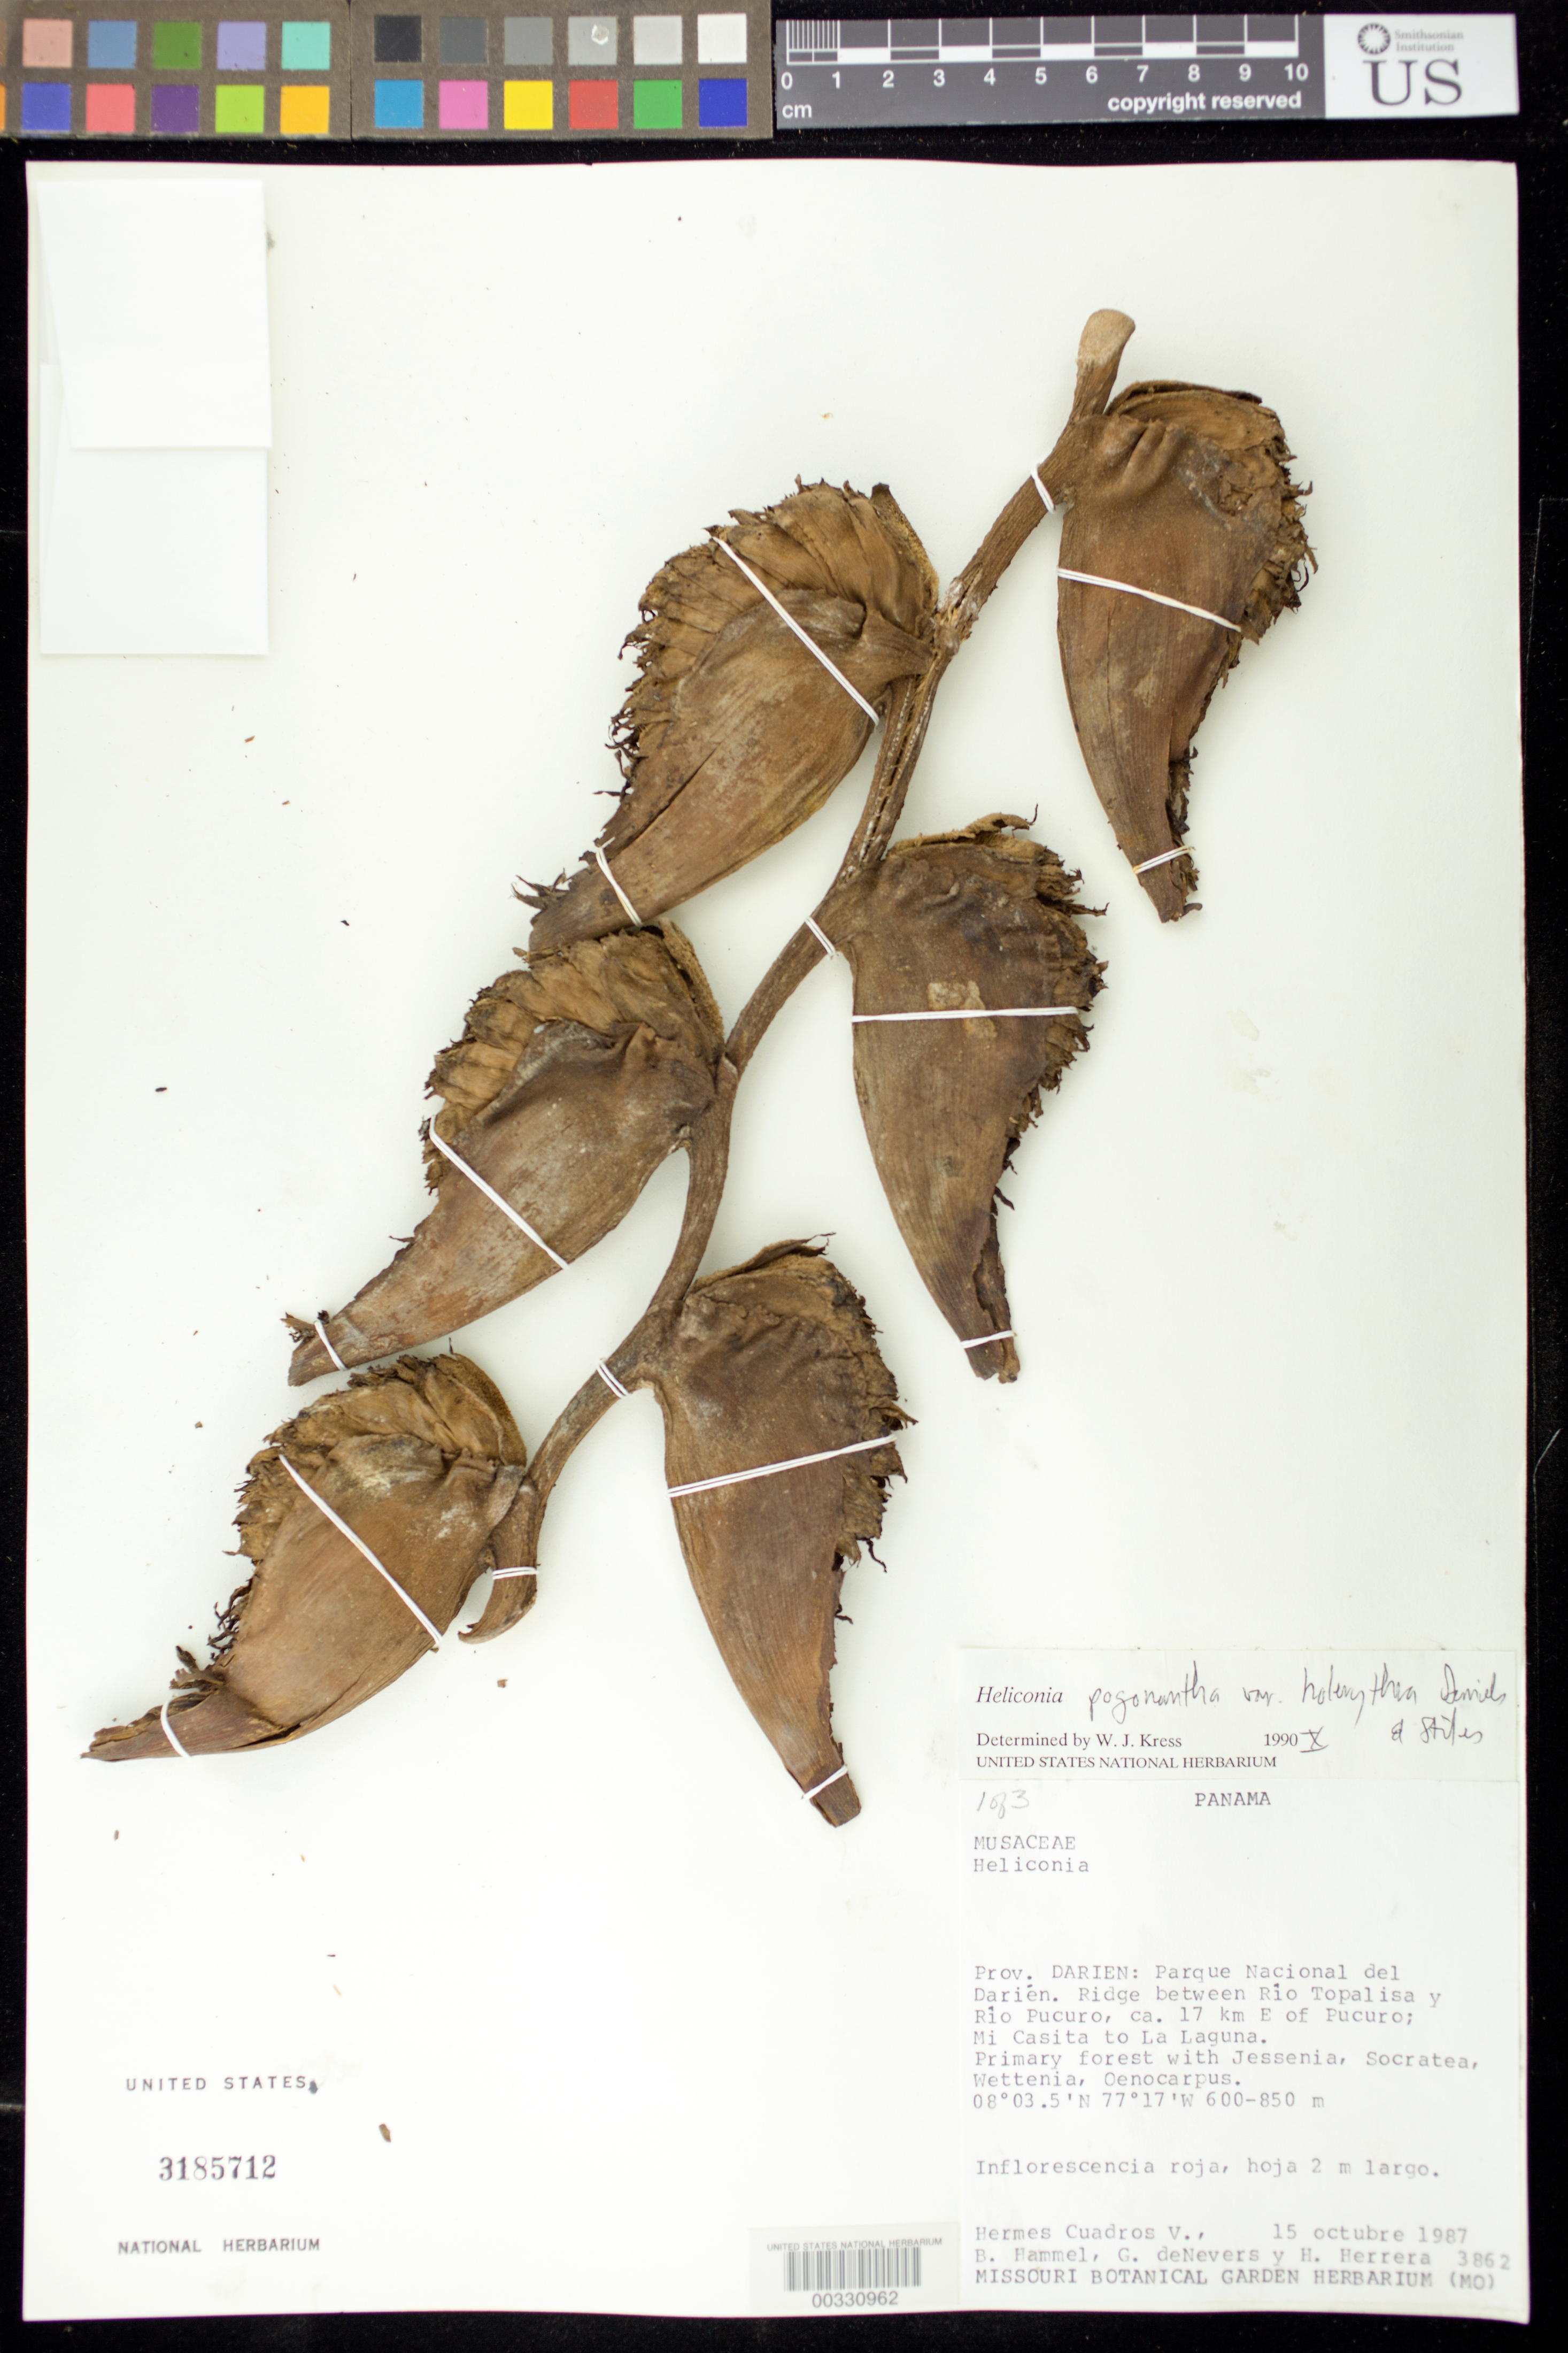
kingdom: Plantae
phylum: Tracheophyta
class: Liliopsida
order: Zingiberales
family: Heliconiaceae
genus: Heliconia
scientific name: Heliconia pogonantha var. holerythra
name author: G.S. Daniels & F.G. Stiles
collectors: H. Cuadros V., B. Hammel, G. C. de Nevers & H. Herrera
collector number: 3862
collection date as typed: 15 Oct 1987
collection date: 1987-10-15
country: Panama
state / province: Darién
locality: Parque Nacional del Darien, ridge between Rio Topalisa and Rio Pucuro, ca 17 km E of Pucuro, Mi Casita to la Laguna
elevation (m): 600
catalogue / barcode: US 3185712